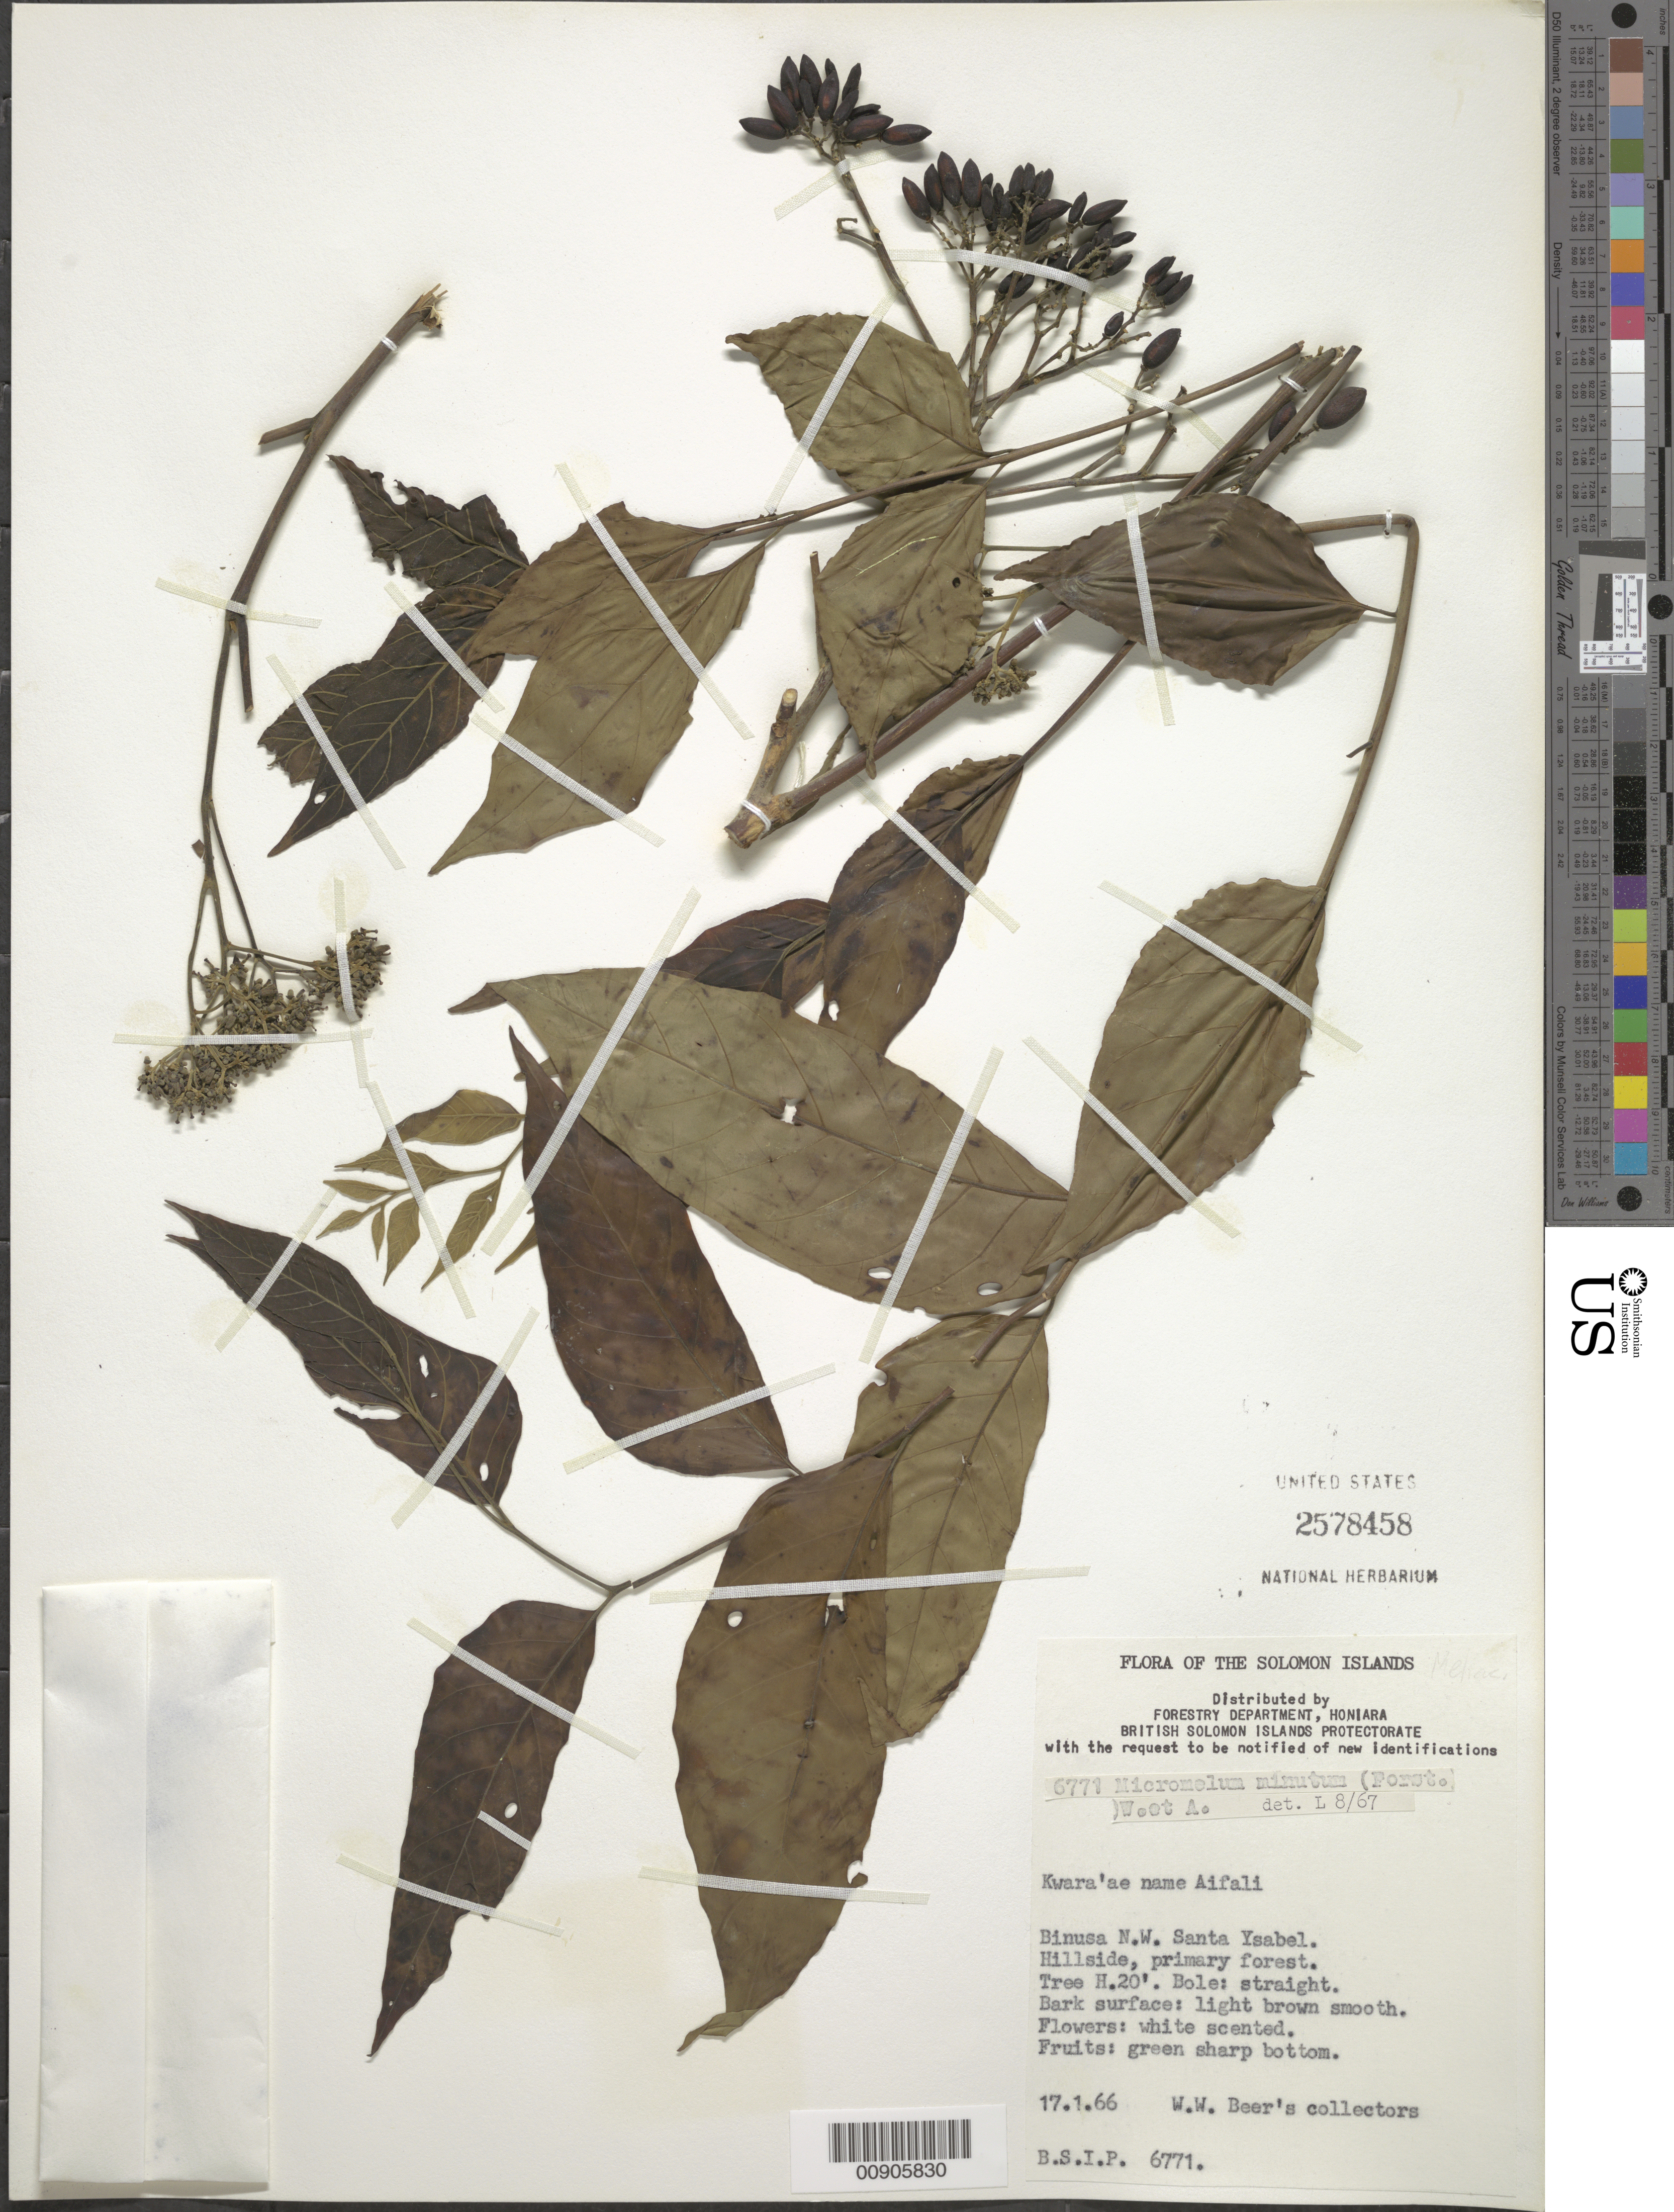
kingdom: Plantae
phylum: Tracheophyta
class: Magnoliopsida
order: Sapindales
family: Rutaceae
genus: Micromelum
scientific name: Micromelum minutum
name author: (G. Forst.) Wight & Arn.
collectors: W. Beer's Collectors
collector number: BSIP 6771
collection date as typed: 17 Jan 1966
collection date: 1966-01-17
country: Solomon Islands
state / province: Isabel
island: Santa Isabel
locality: Binusa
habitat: primary forest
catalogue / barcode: US 2578458